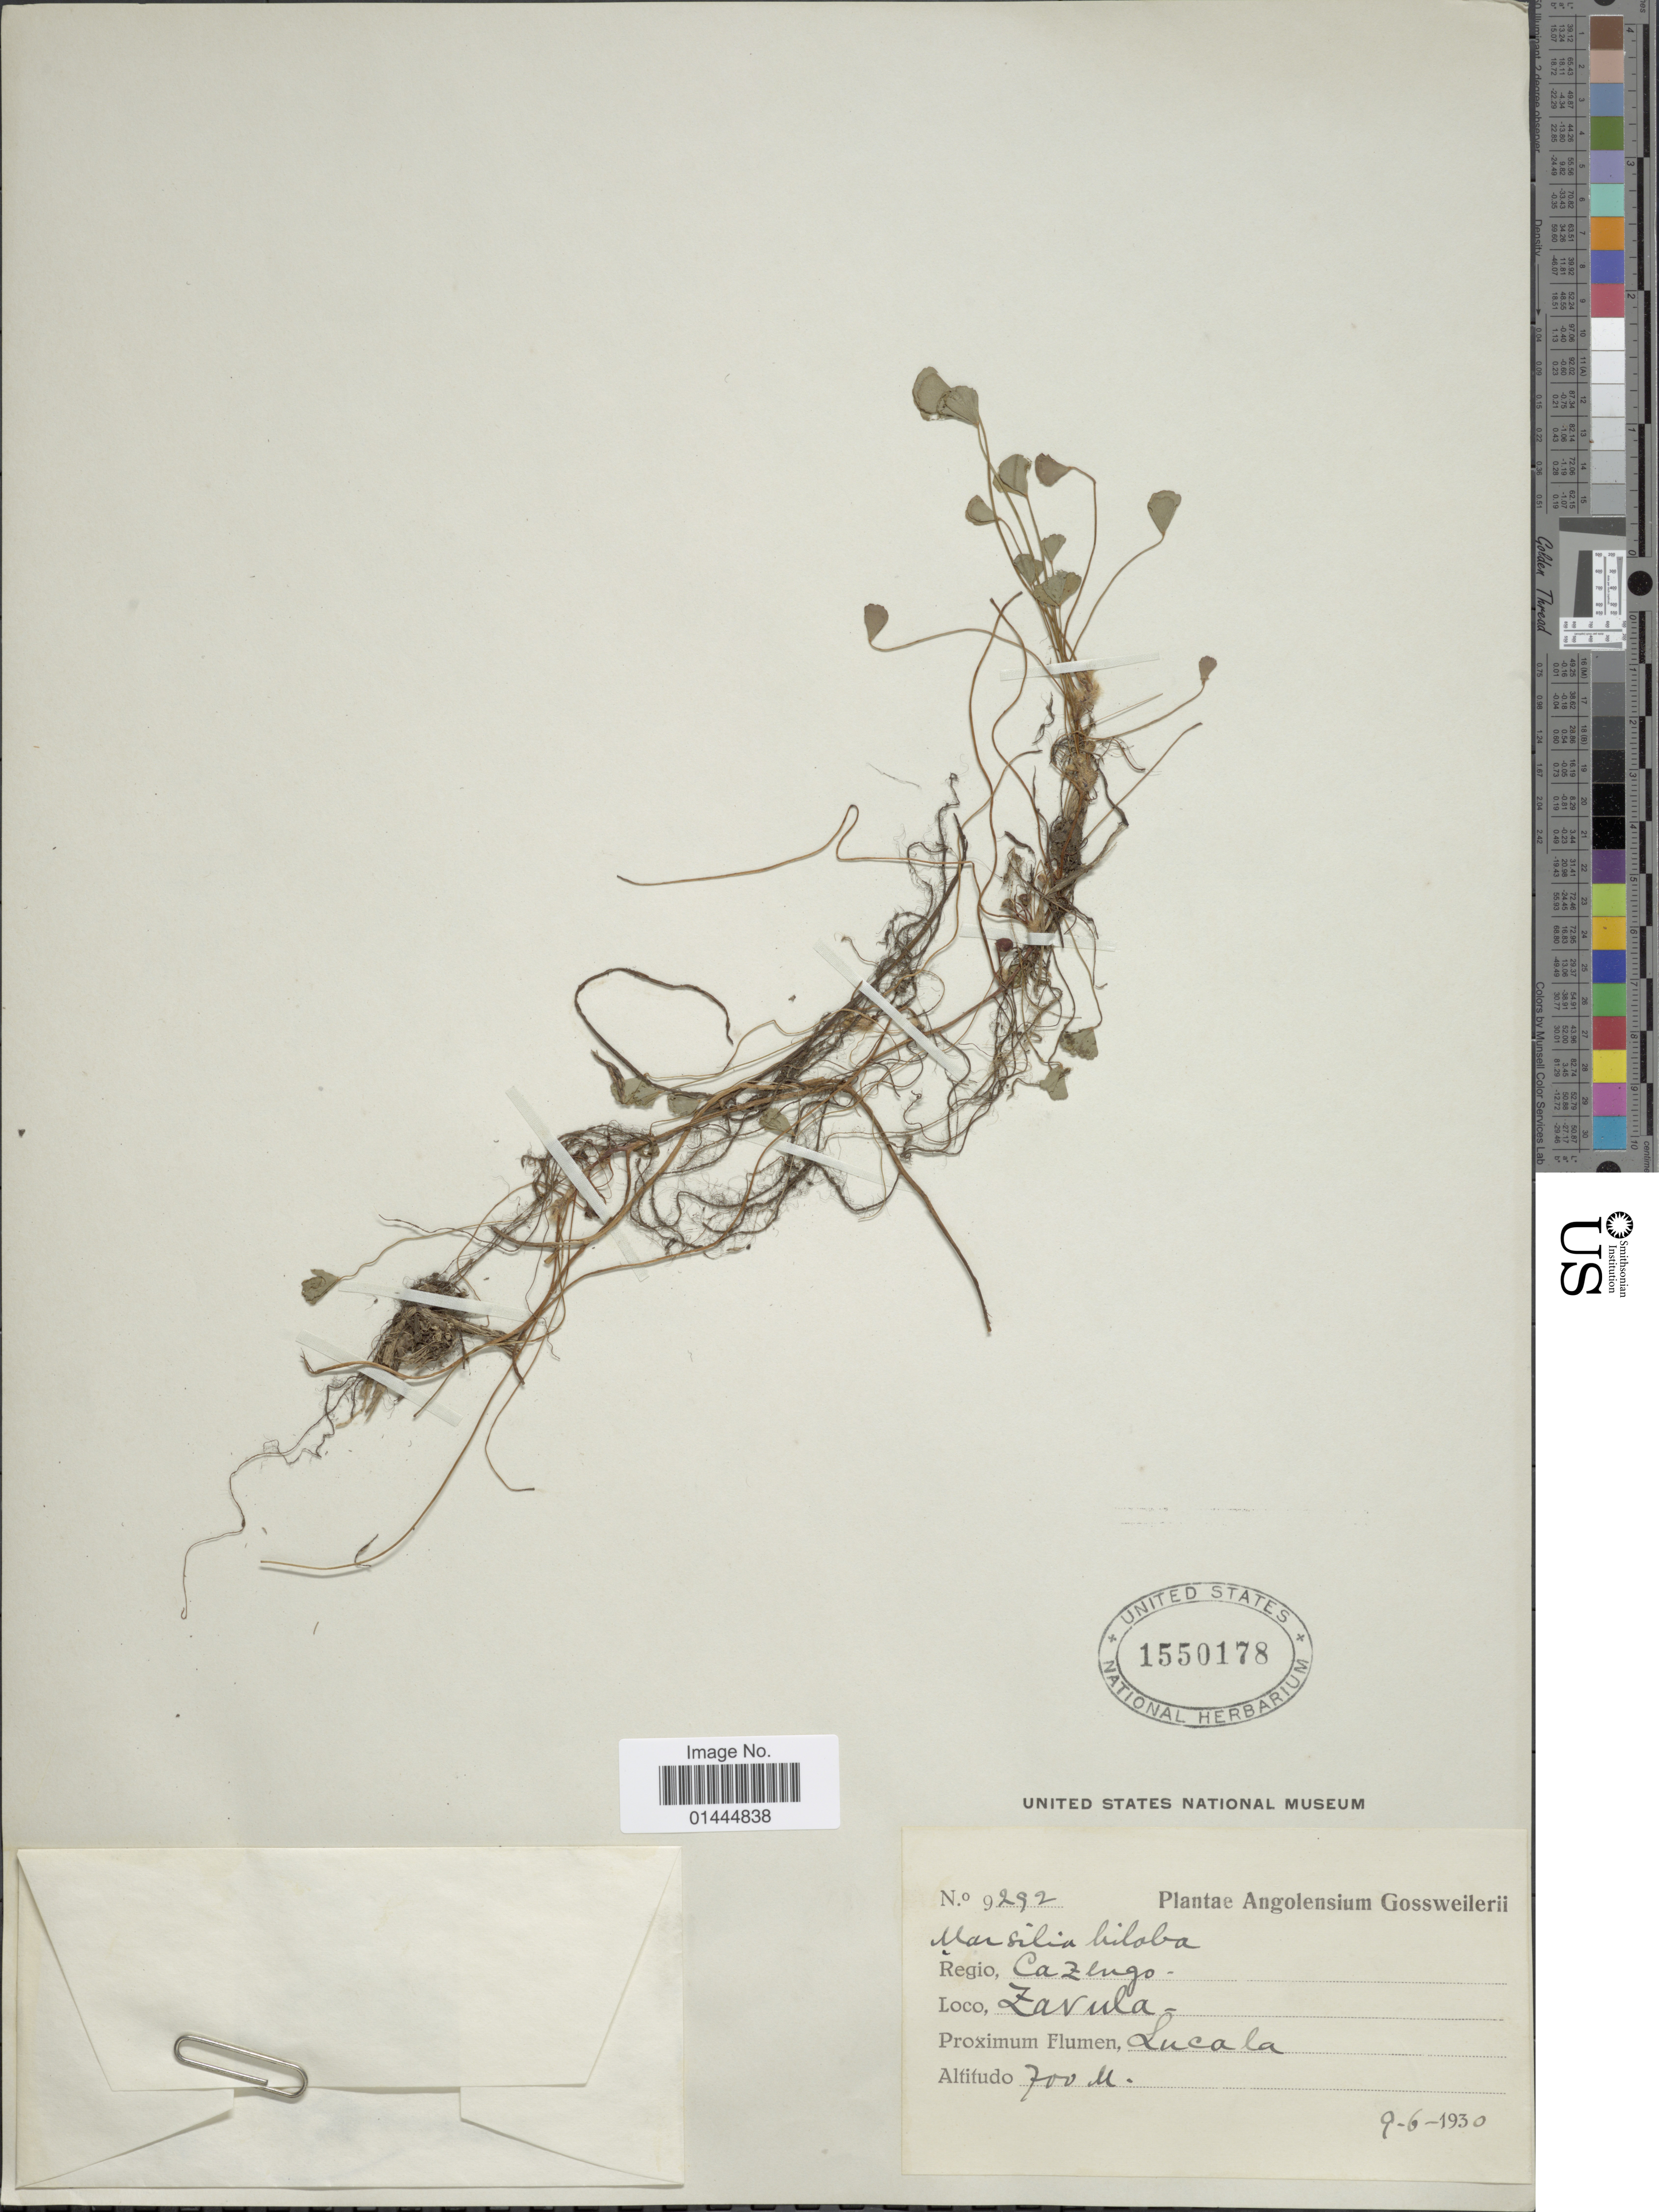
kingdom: Plantae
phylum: Tracheophyta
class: Polypodiopsida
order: Salviniales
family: Marsileaceae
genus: Marsilea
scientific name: Marsilea biloba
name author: Willd.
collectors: J. Gossweiler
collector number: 9292*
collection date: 1930-06-09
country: Angola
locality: Angolensium, Regio Cazengo, Zavula, Proximum Flumen, Lucala.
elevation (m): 700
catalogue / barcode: US 1550178